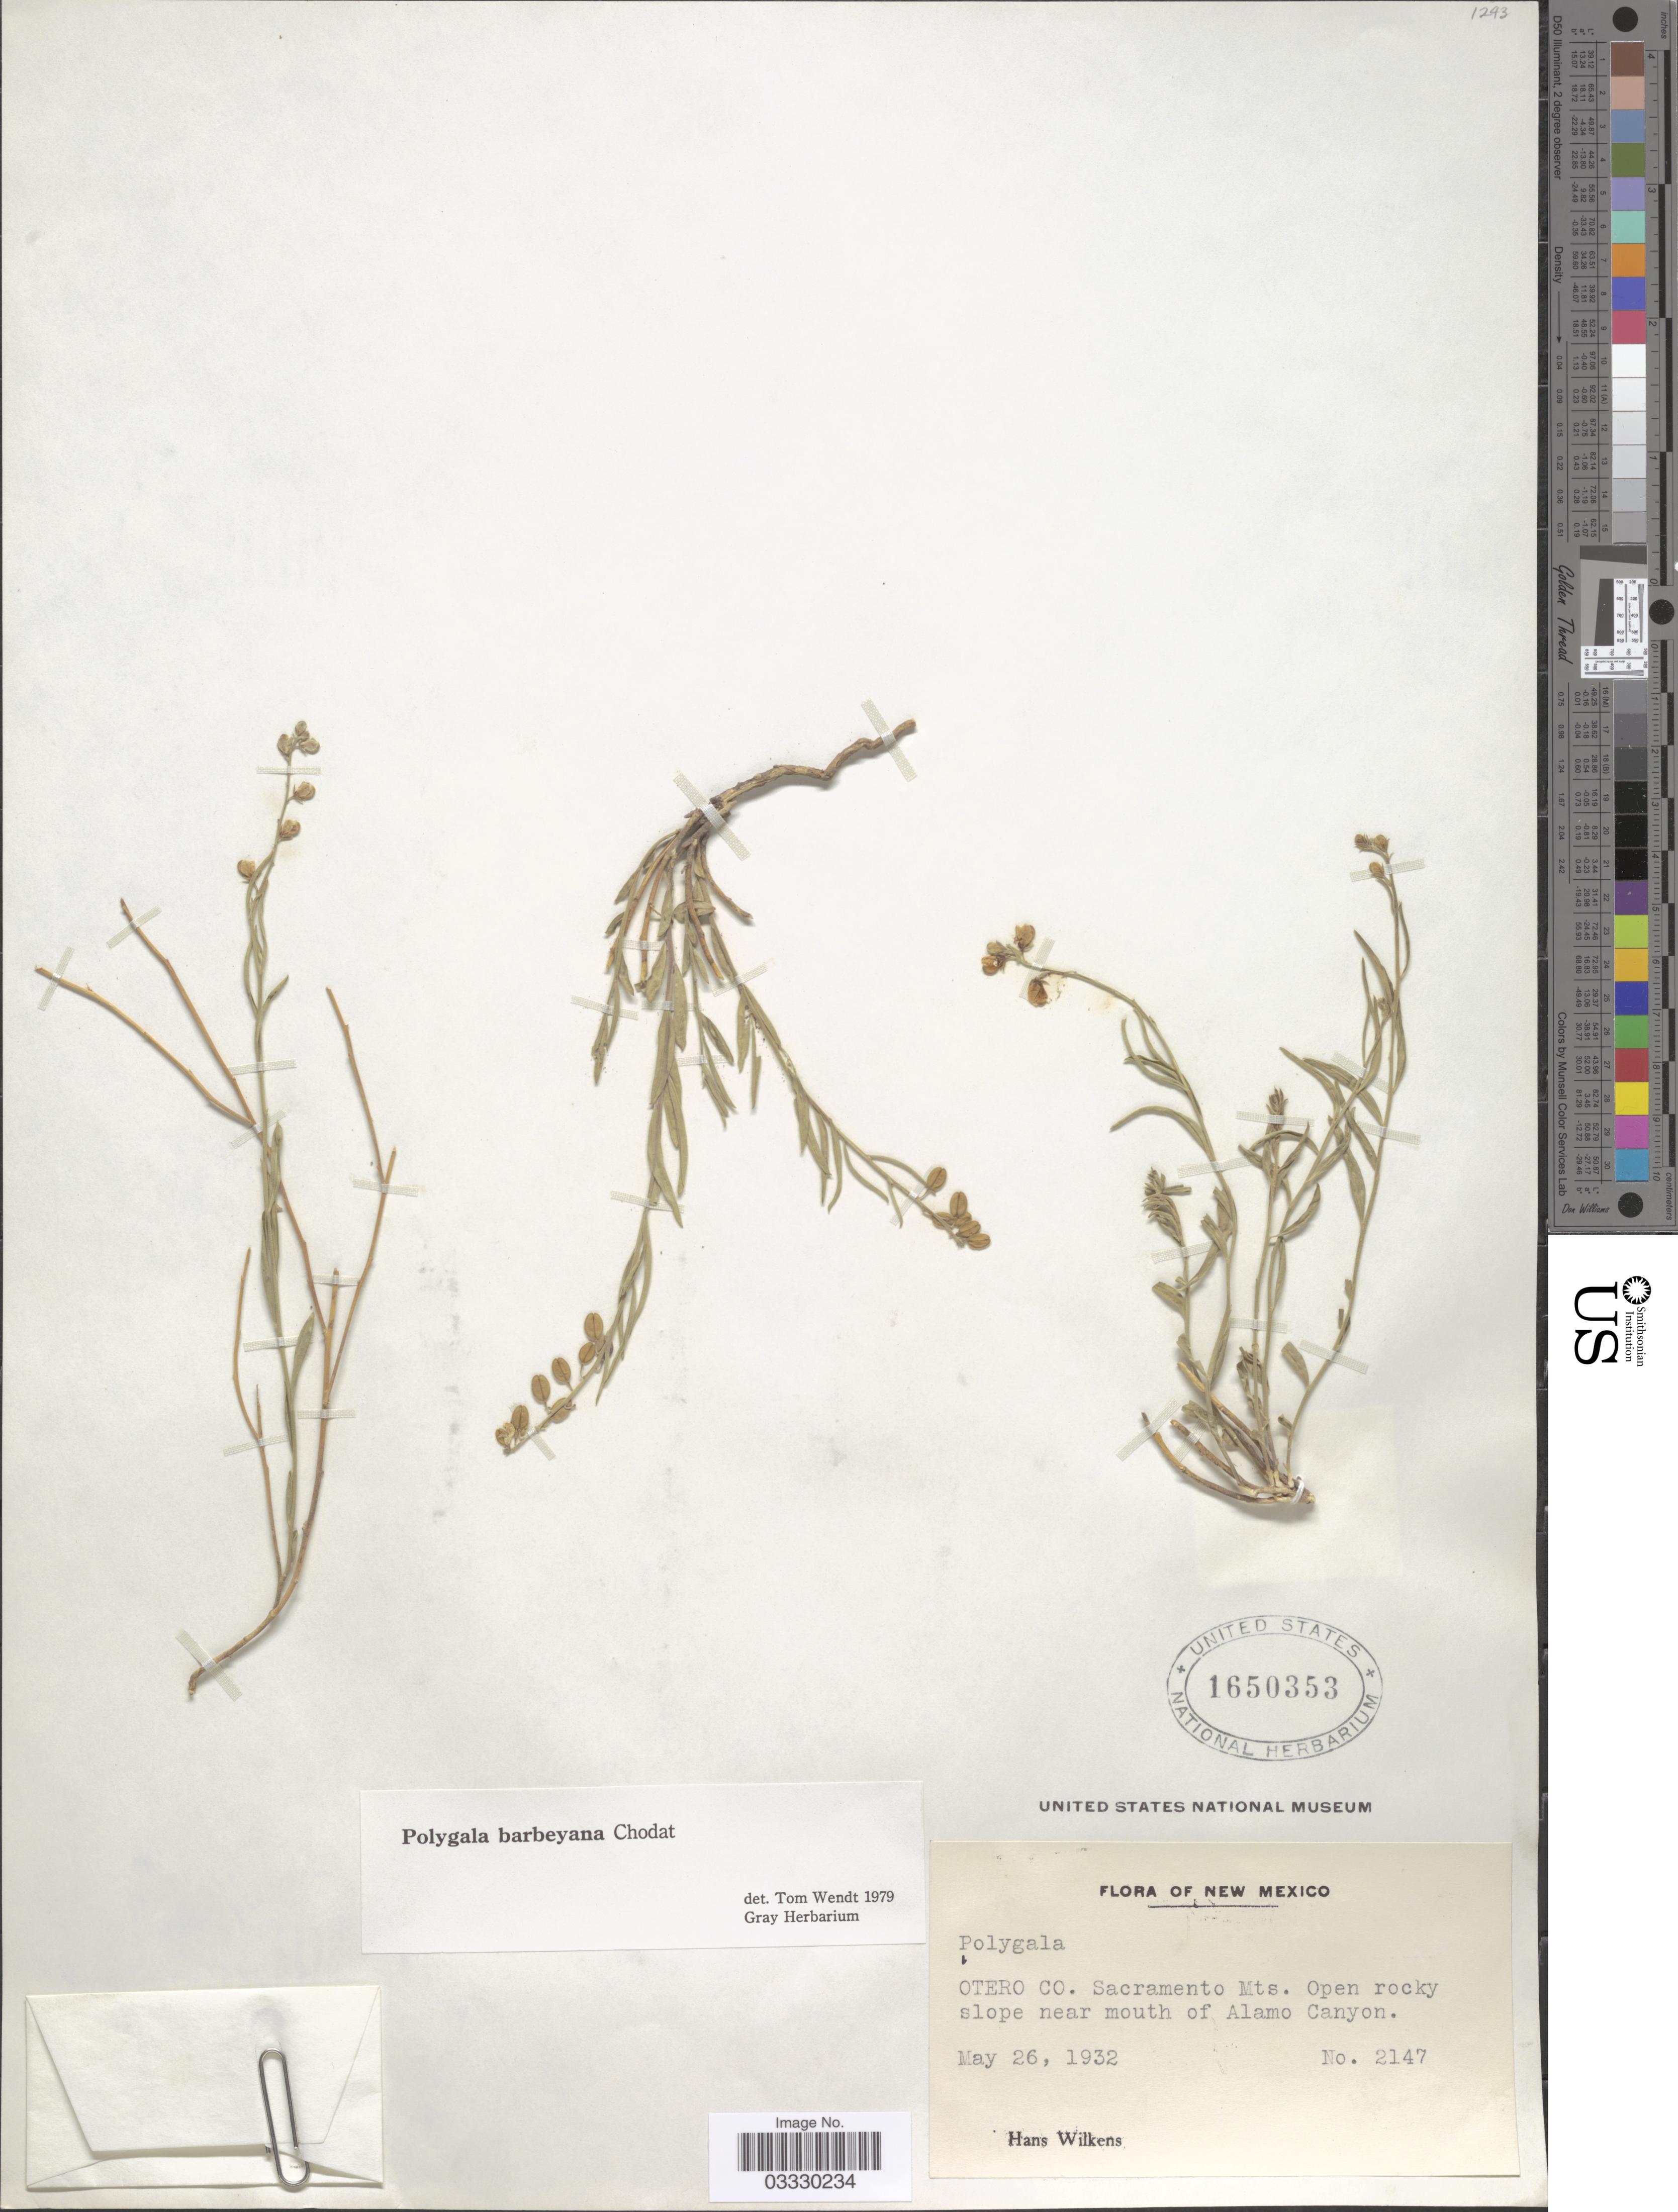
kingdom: Plantae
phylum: Tracheophyta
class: Magnoliopsida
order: Fabales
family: Polygalaceae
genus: Hebecarpa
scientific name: Hebecarpa barbeyana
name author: (Chodat) J.R. Abbott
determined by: Strong, Mark T., (BOT), Smithsonian Institution - National Museum of Natural History (UNITED STATES)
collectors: H. Wilkens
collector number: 2147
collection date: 1932-05-26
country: United States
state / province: New Mexico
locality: Otero Co. Sacramento Mts. Open rocky slope near mouth of Alamo Canyon.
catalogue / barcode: US 1650353